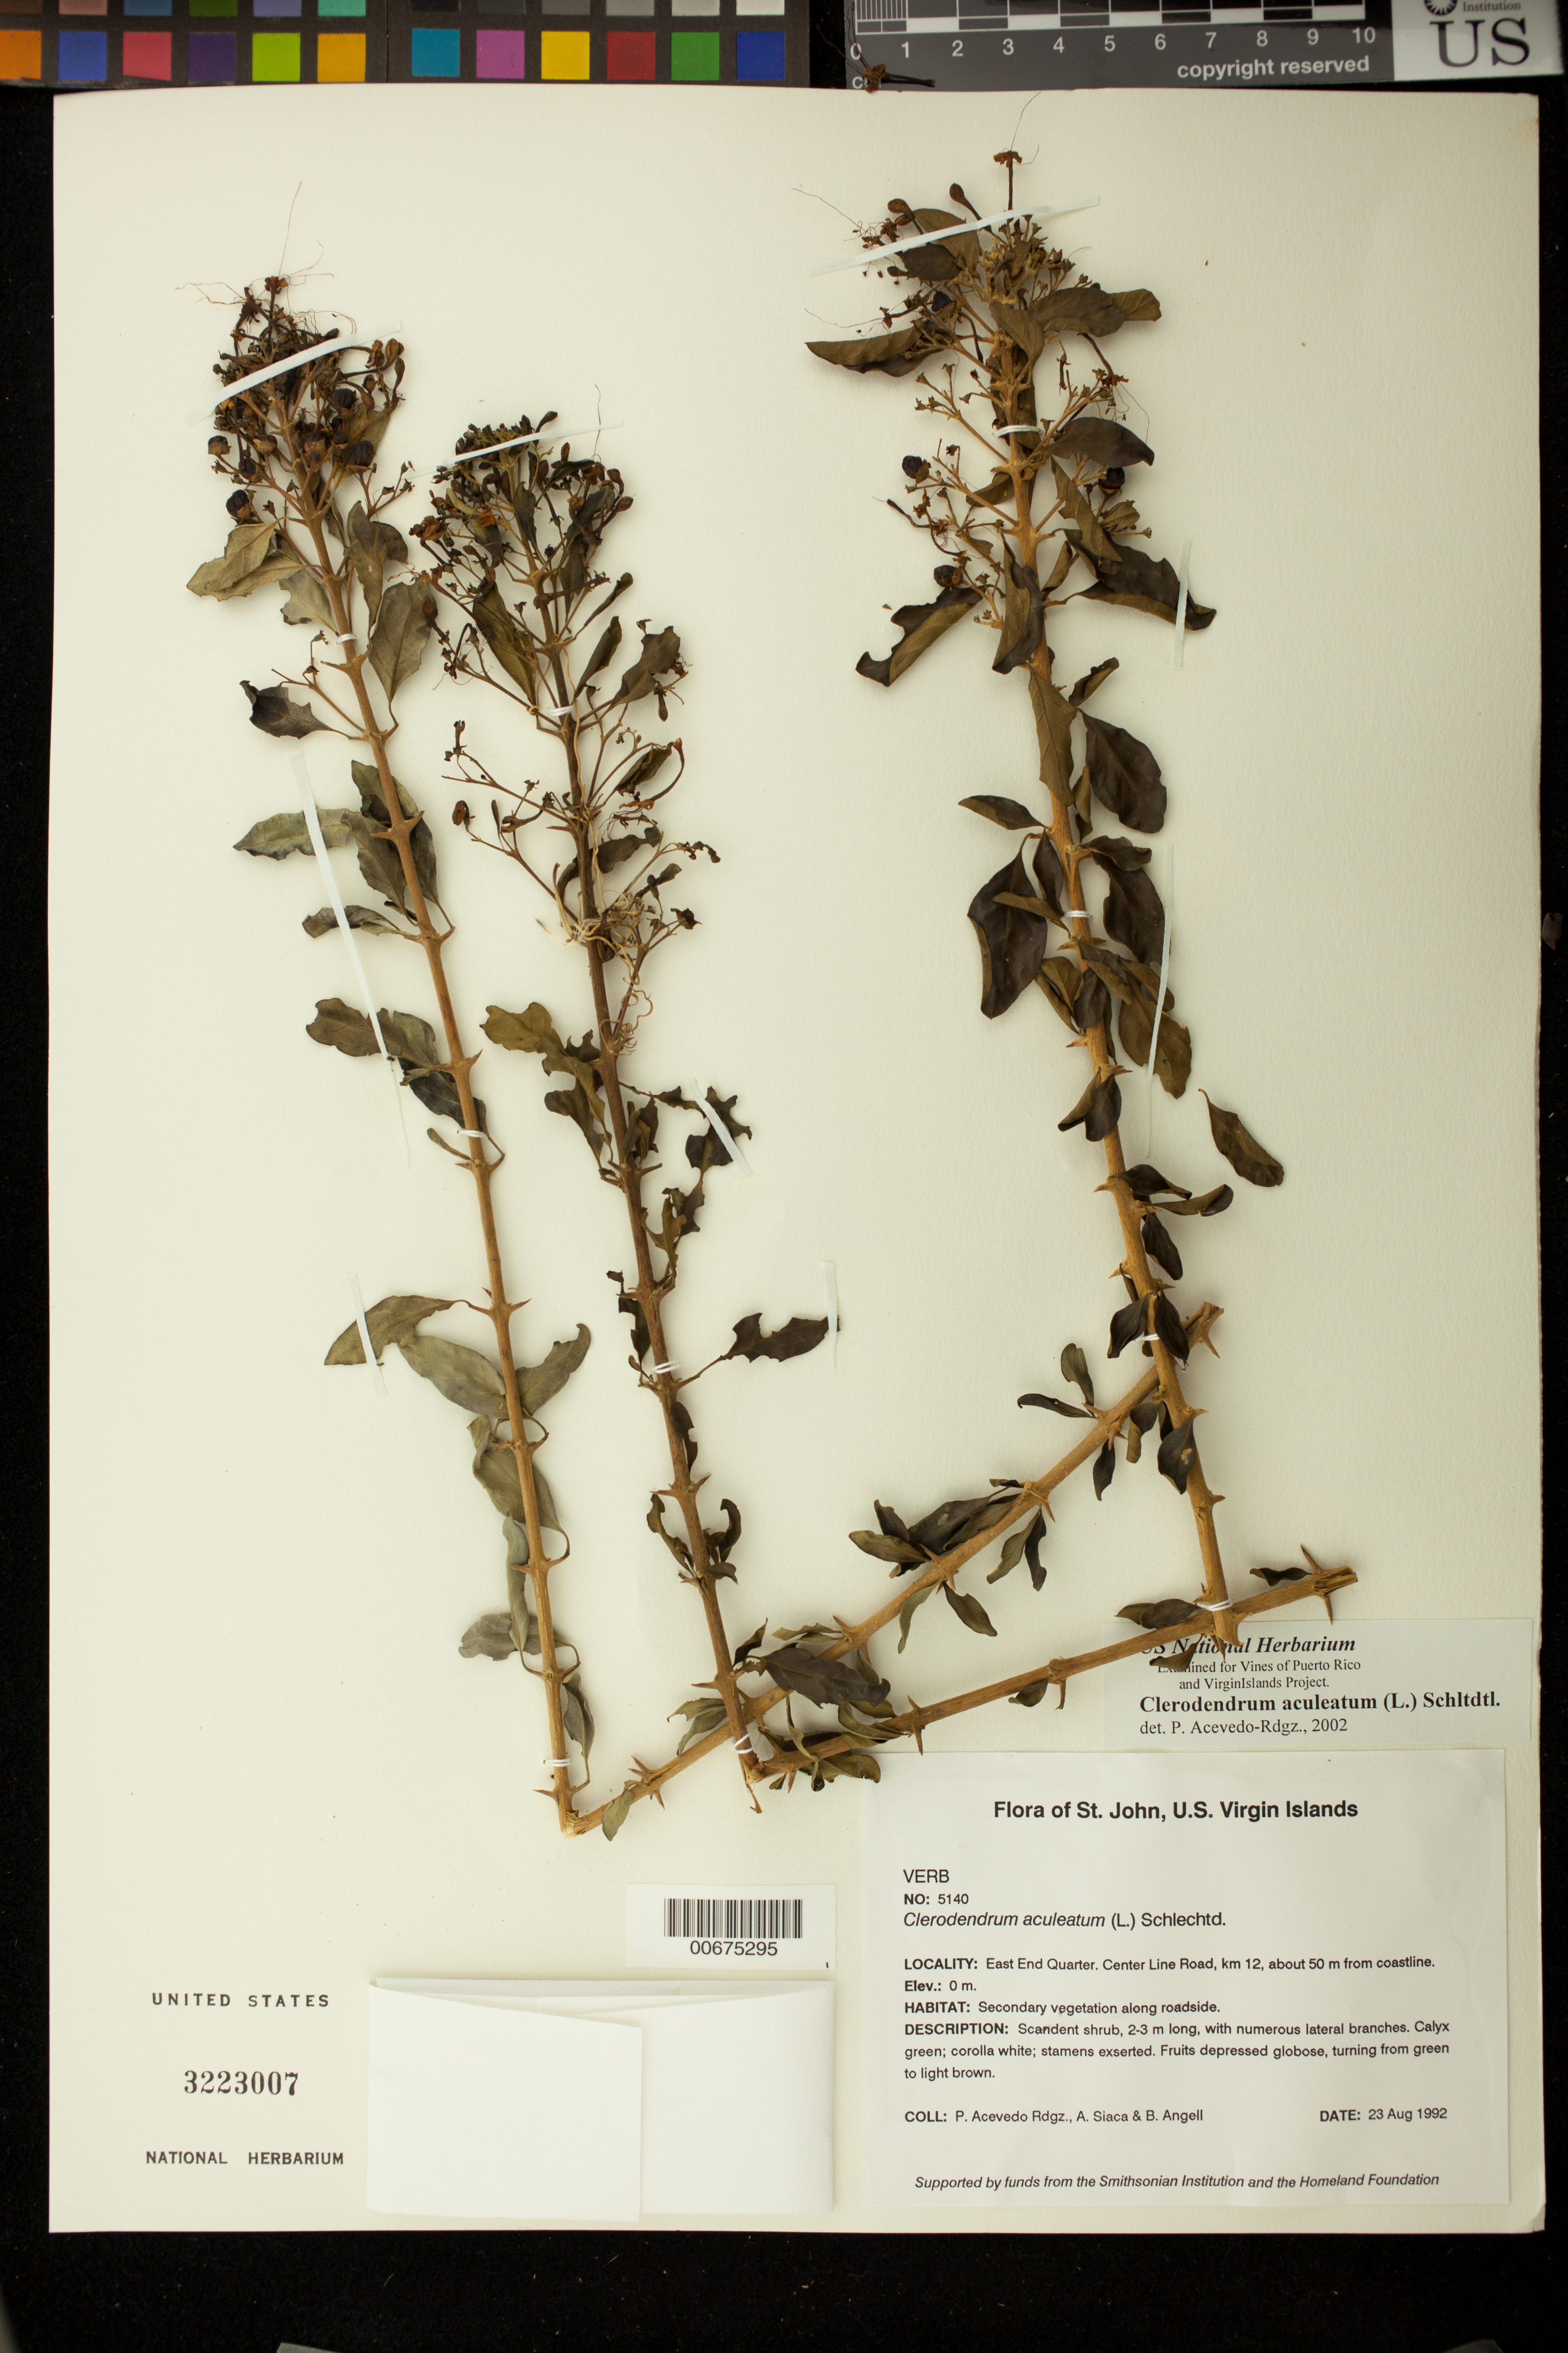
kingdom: Plantae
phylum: Tracheophyta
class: Magnoliopsida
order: Lamiales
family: Lamiaceae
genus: Clerodendrum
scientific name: Clerodendrum aculeatum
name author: (L.) Schltdl.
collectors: P. Acevedo-Rodr., A. Siaca & Bobbi Angell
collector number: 5140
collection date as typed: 23 Aug 1992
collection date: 1992-08-23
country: U.S. Virgin Islands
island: St. John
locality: East End Quarter. Center Line Road, km 12, about 50 m from coastline.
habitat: Secondary vegetation along roadside.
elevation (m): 0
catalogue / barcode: US 3223007